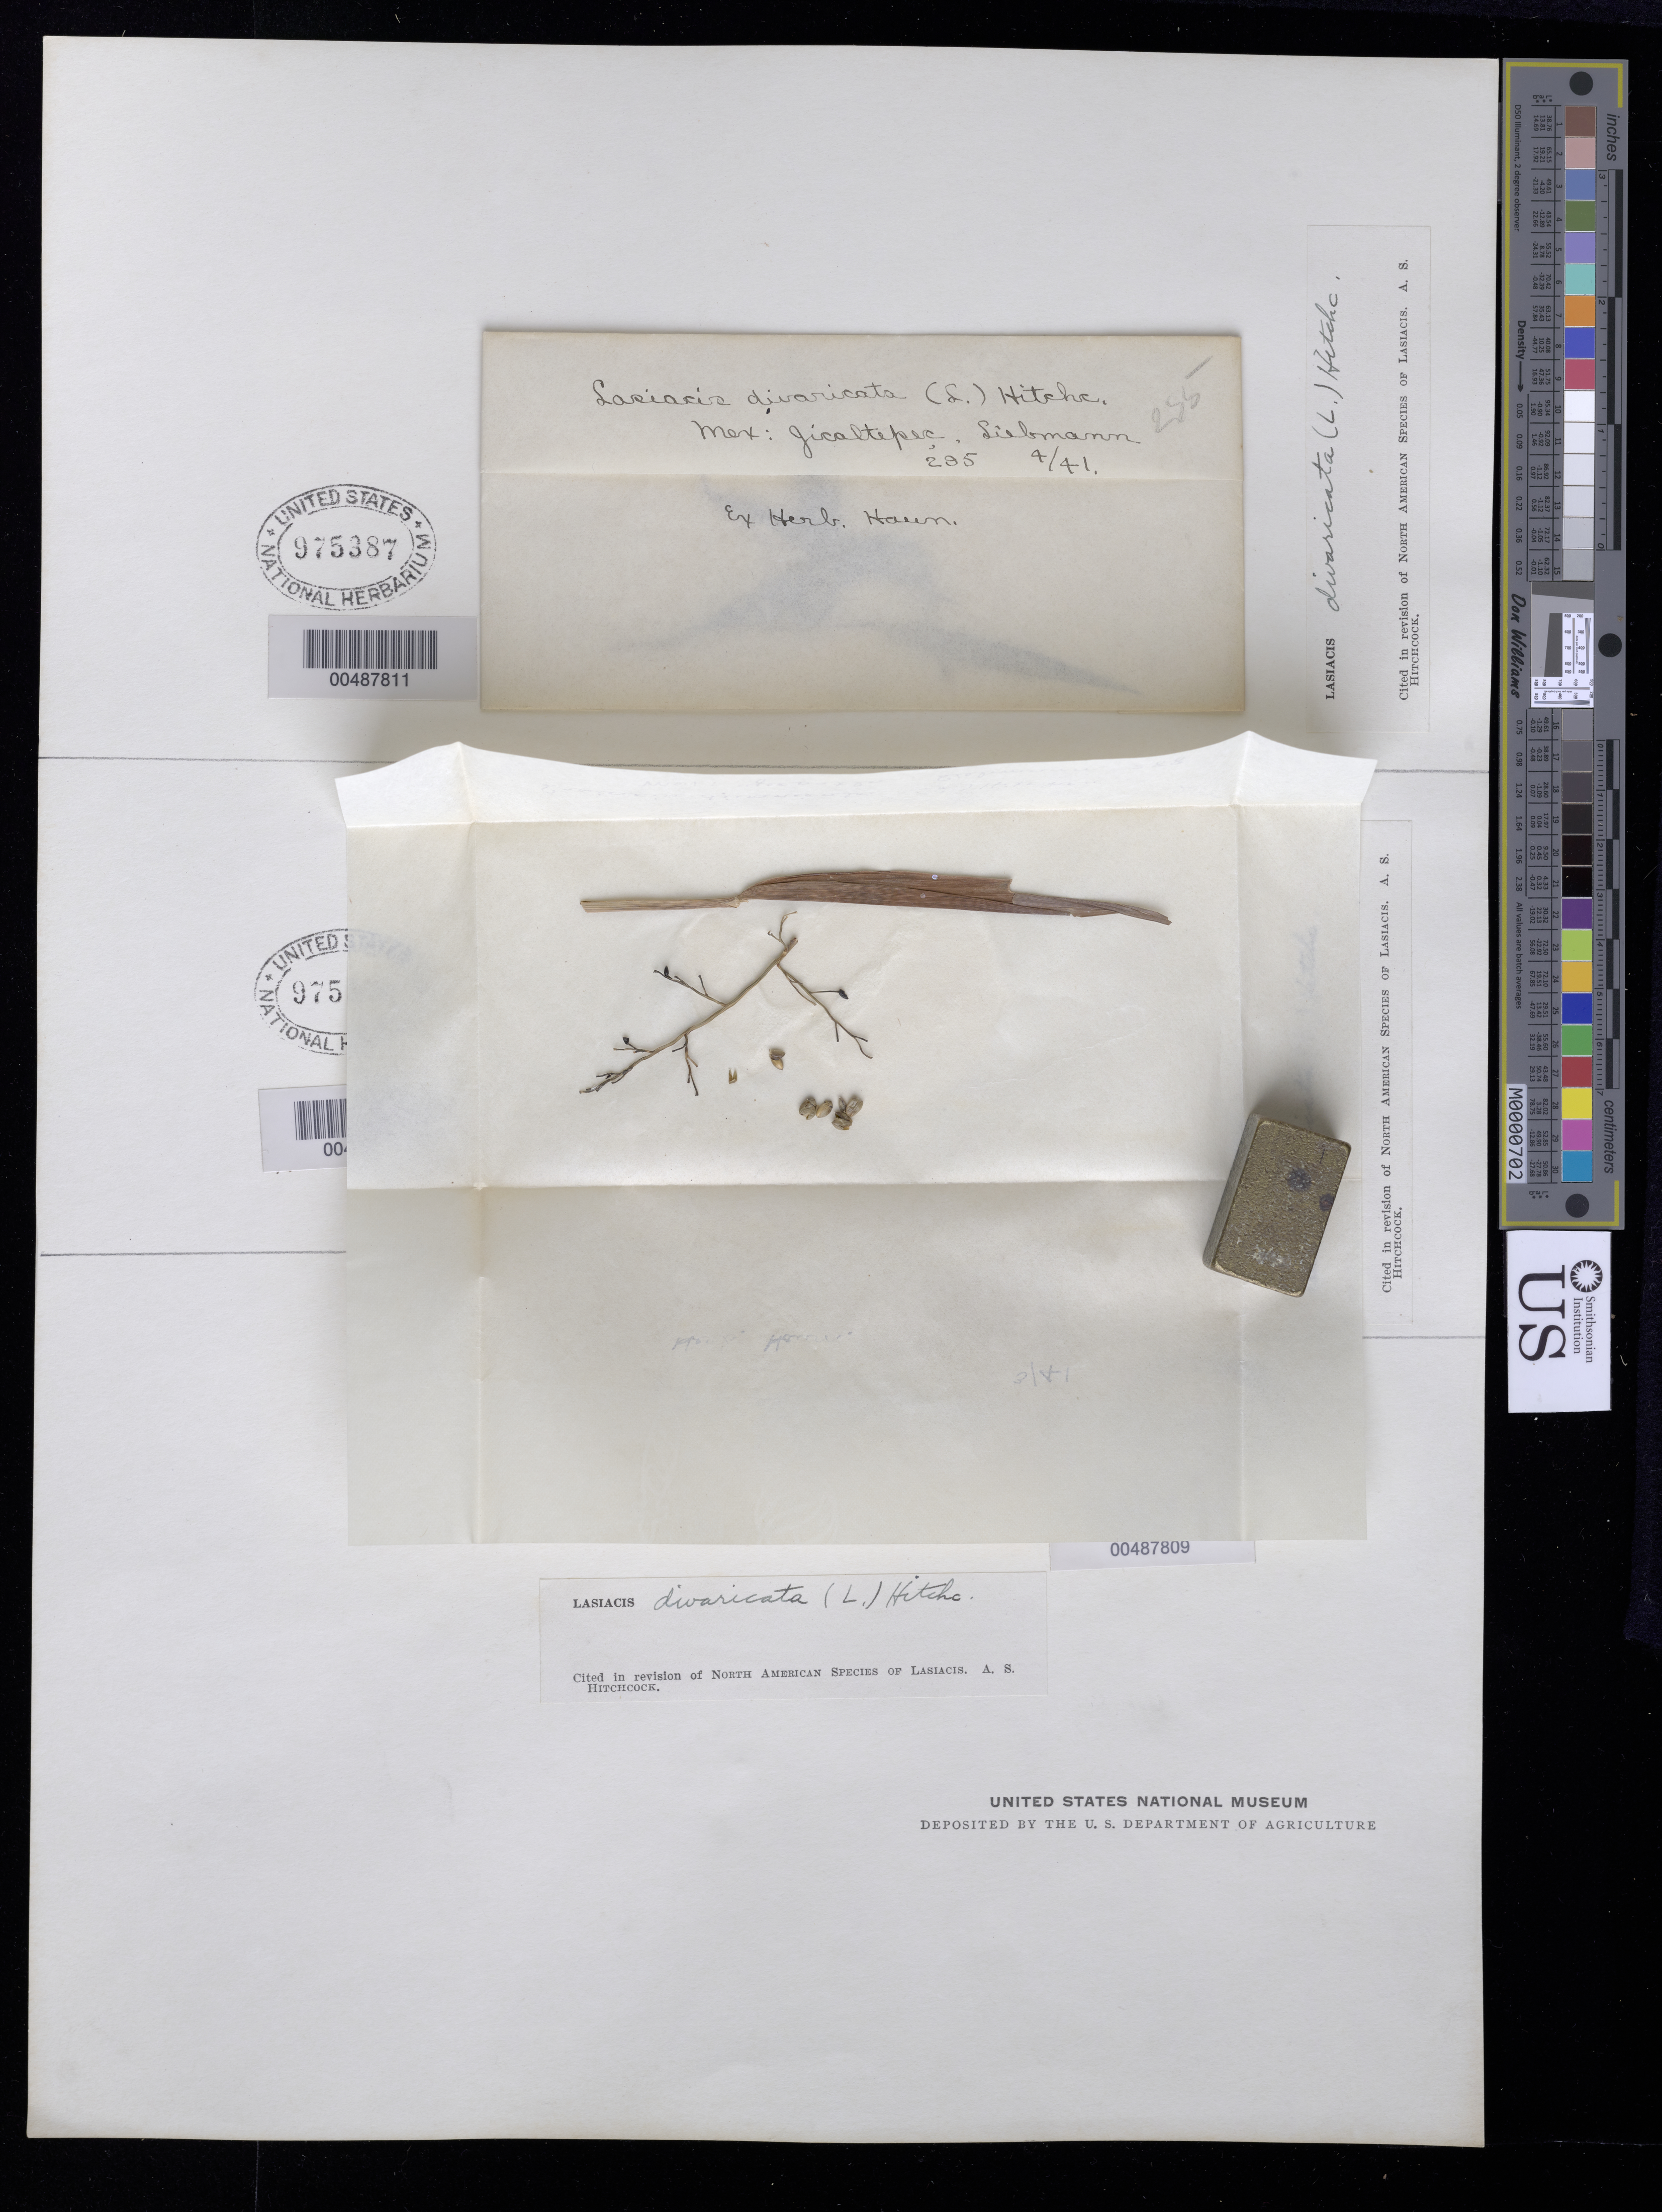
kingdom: Plantae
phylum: Tracheophyta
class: Liliopsida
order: Poales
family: Poaceae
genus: Lasiacis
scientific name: Lasiacis divaricata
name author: (L.) Hitchc.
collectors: F. M. Liebmann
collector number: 288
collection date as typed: Mar 1841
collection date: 1841-03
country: Mexico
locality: Yecoatla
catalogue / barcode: US 975386